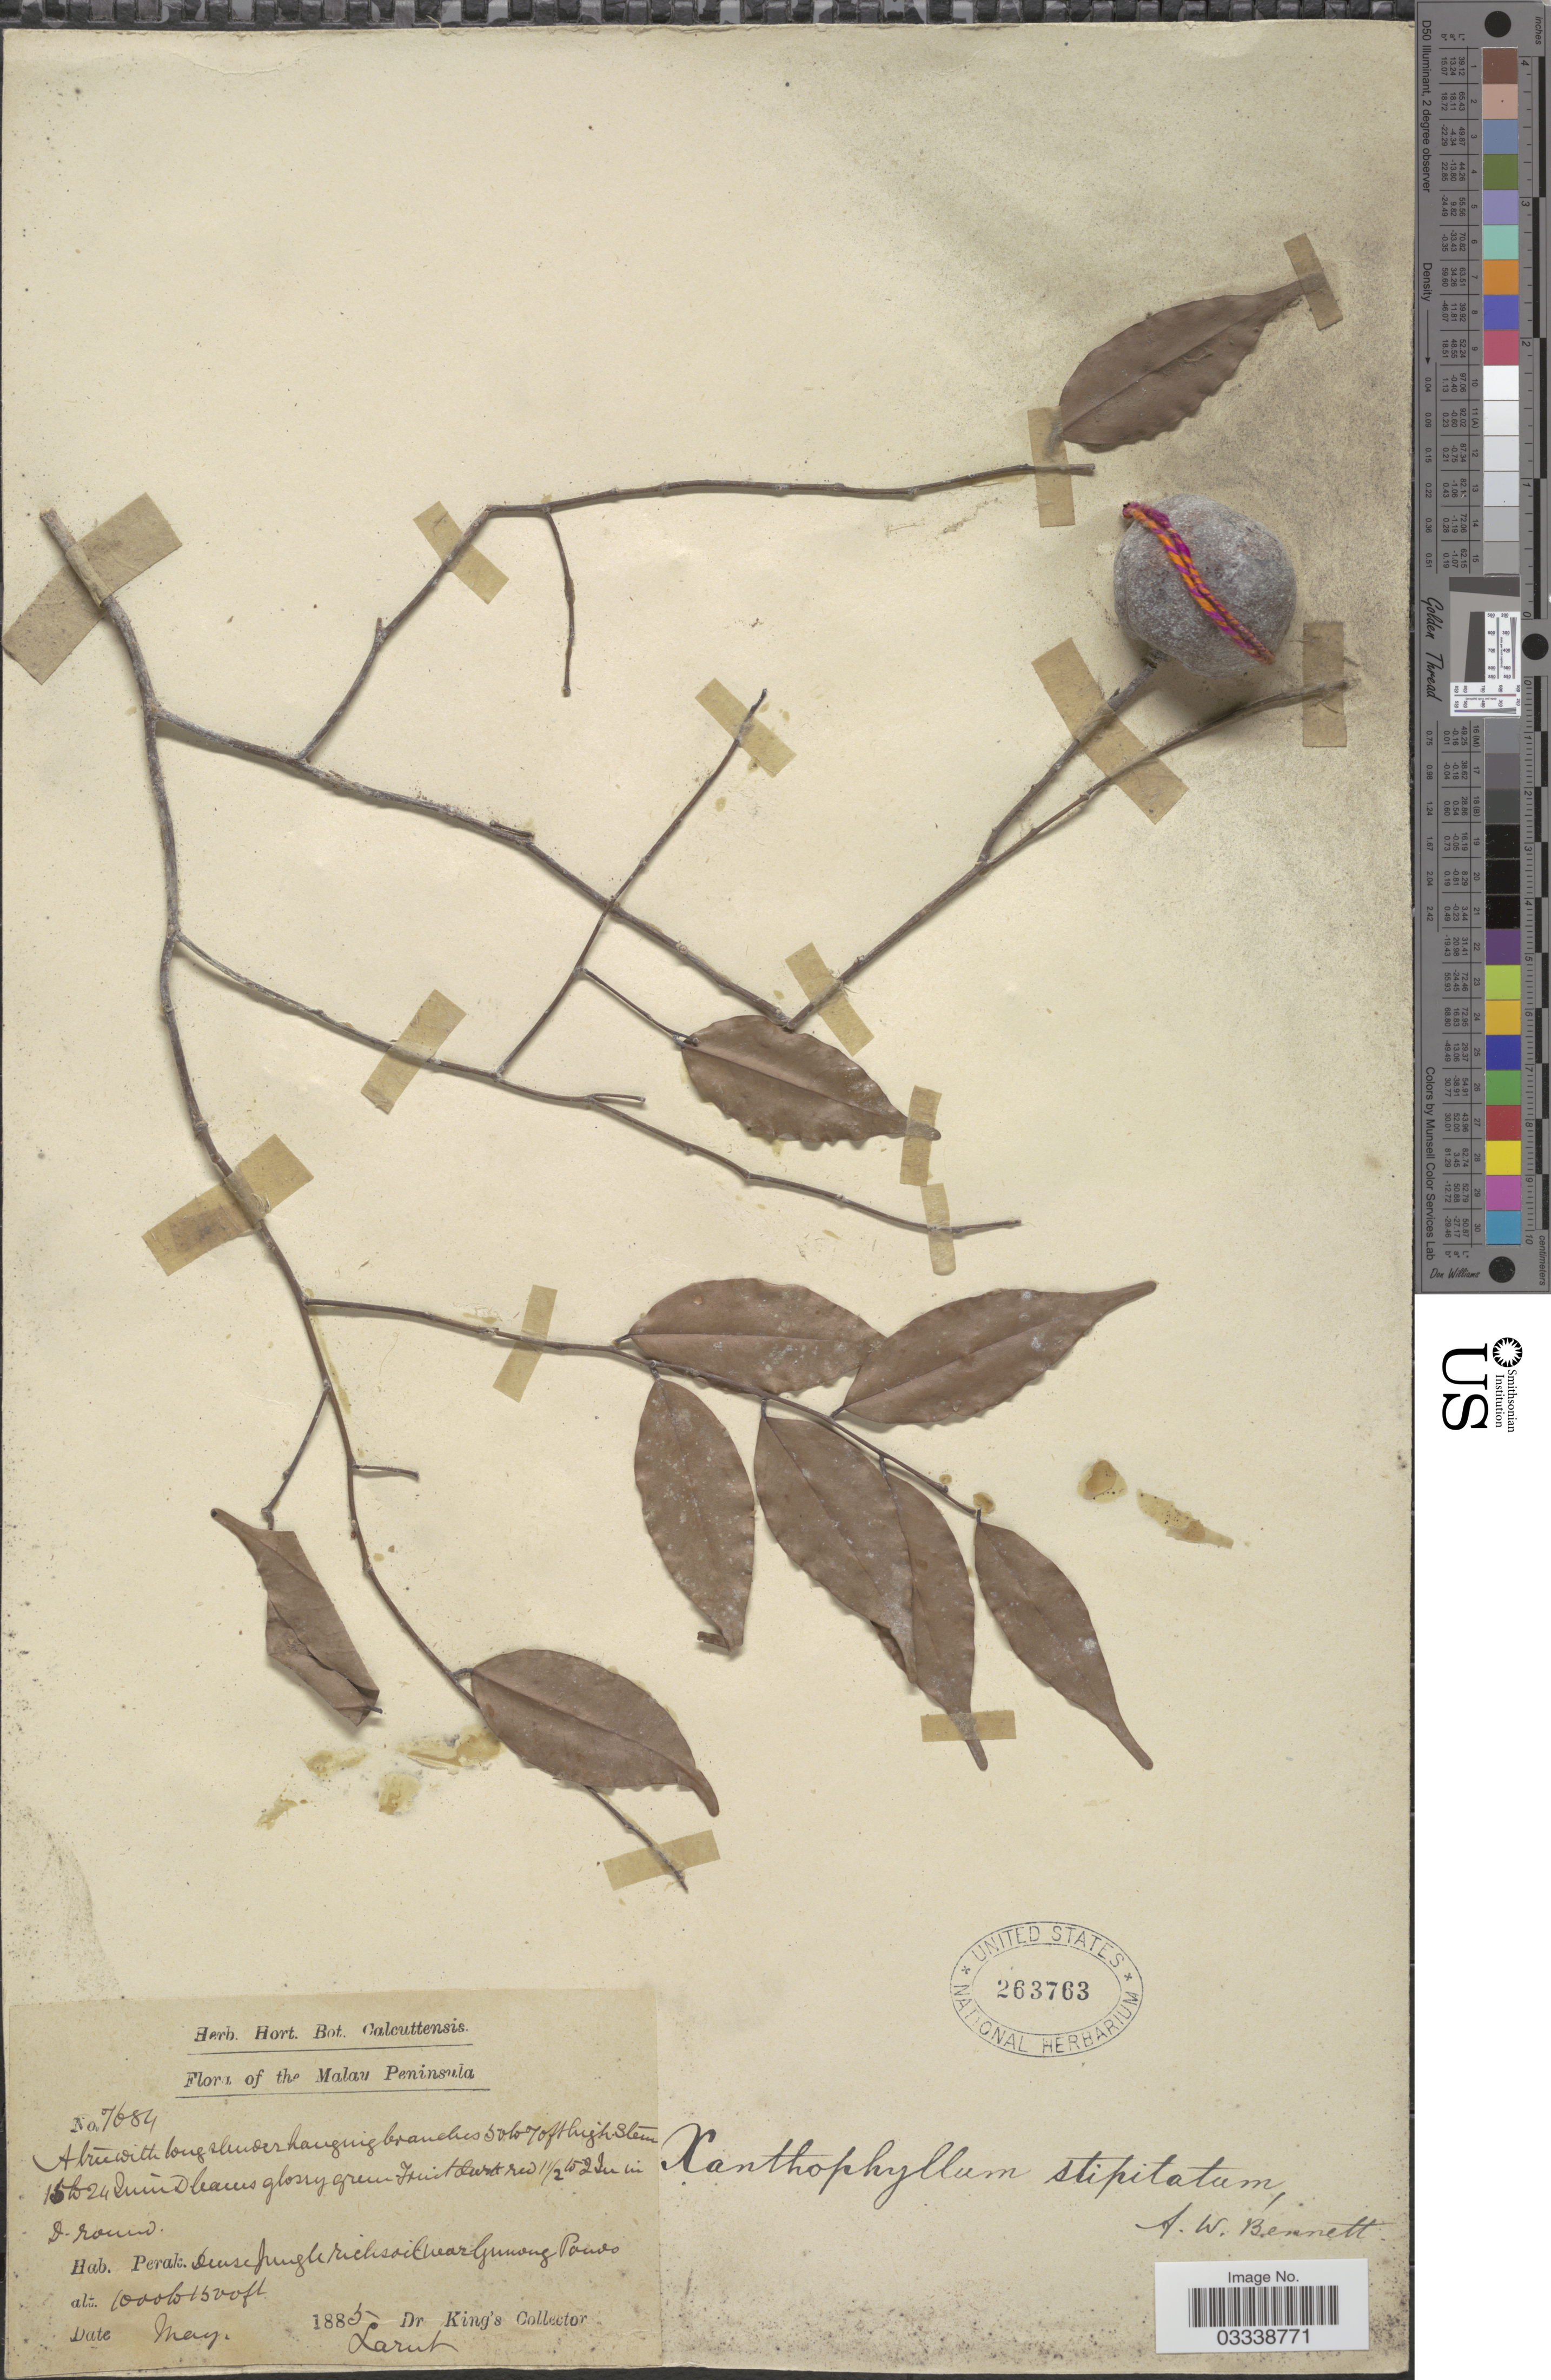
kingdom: Plantae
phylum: Tracheophyta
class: Magnoliopsida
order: Fabales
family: Polygalaceae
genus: Xanthophyllum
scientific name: Xanthophyllum stipitatum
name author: A.W. Benn.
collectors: Dr. King's collector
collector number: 7684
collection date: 1885-05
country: Malaysia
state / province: Perak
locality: Malay Peninsula. Near Gunong Pondo.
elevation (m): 305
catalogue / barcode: US 263763